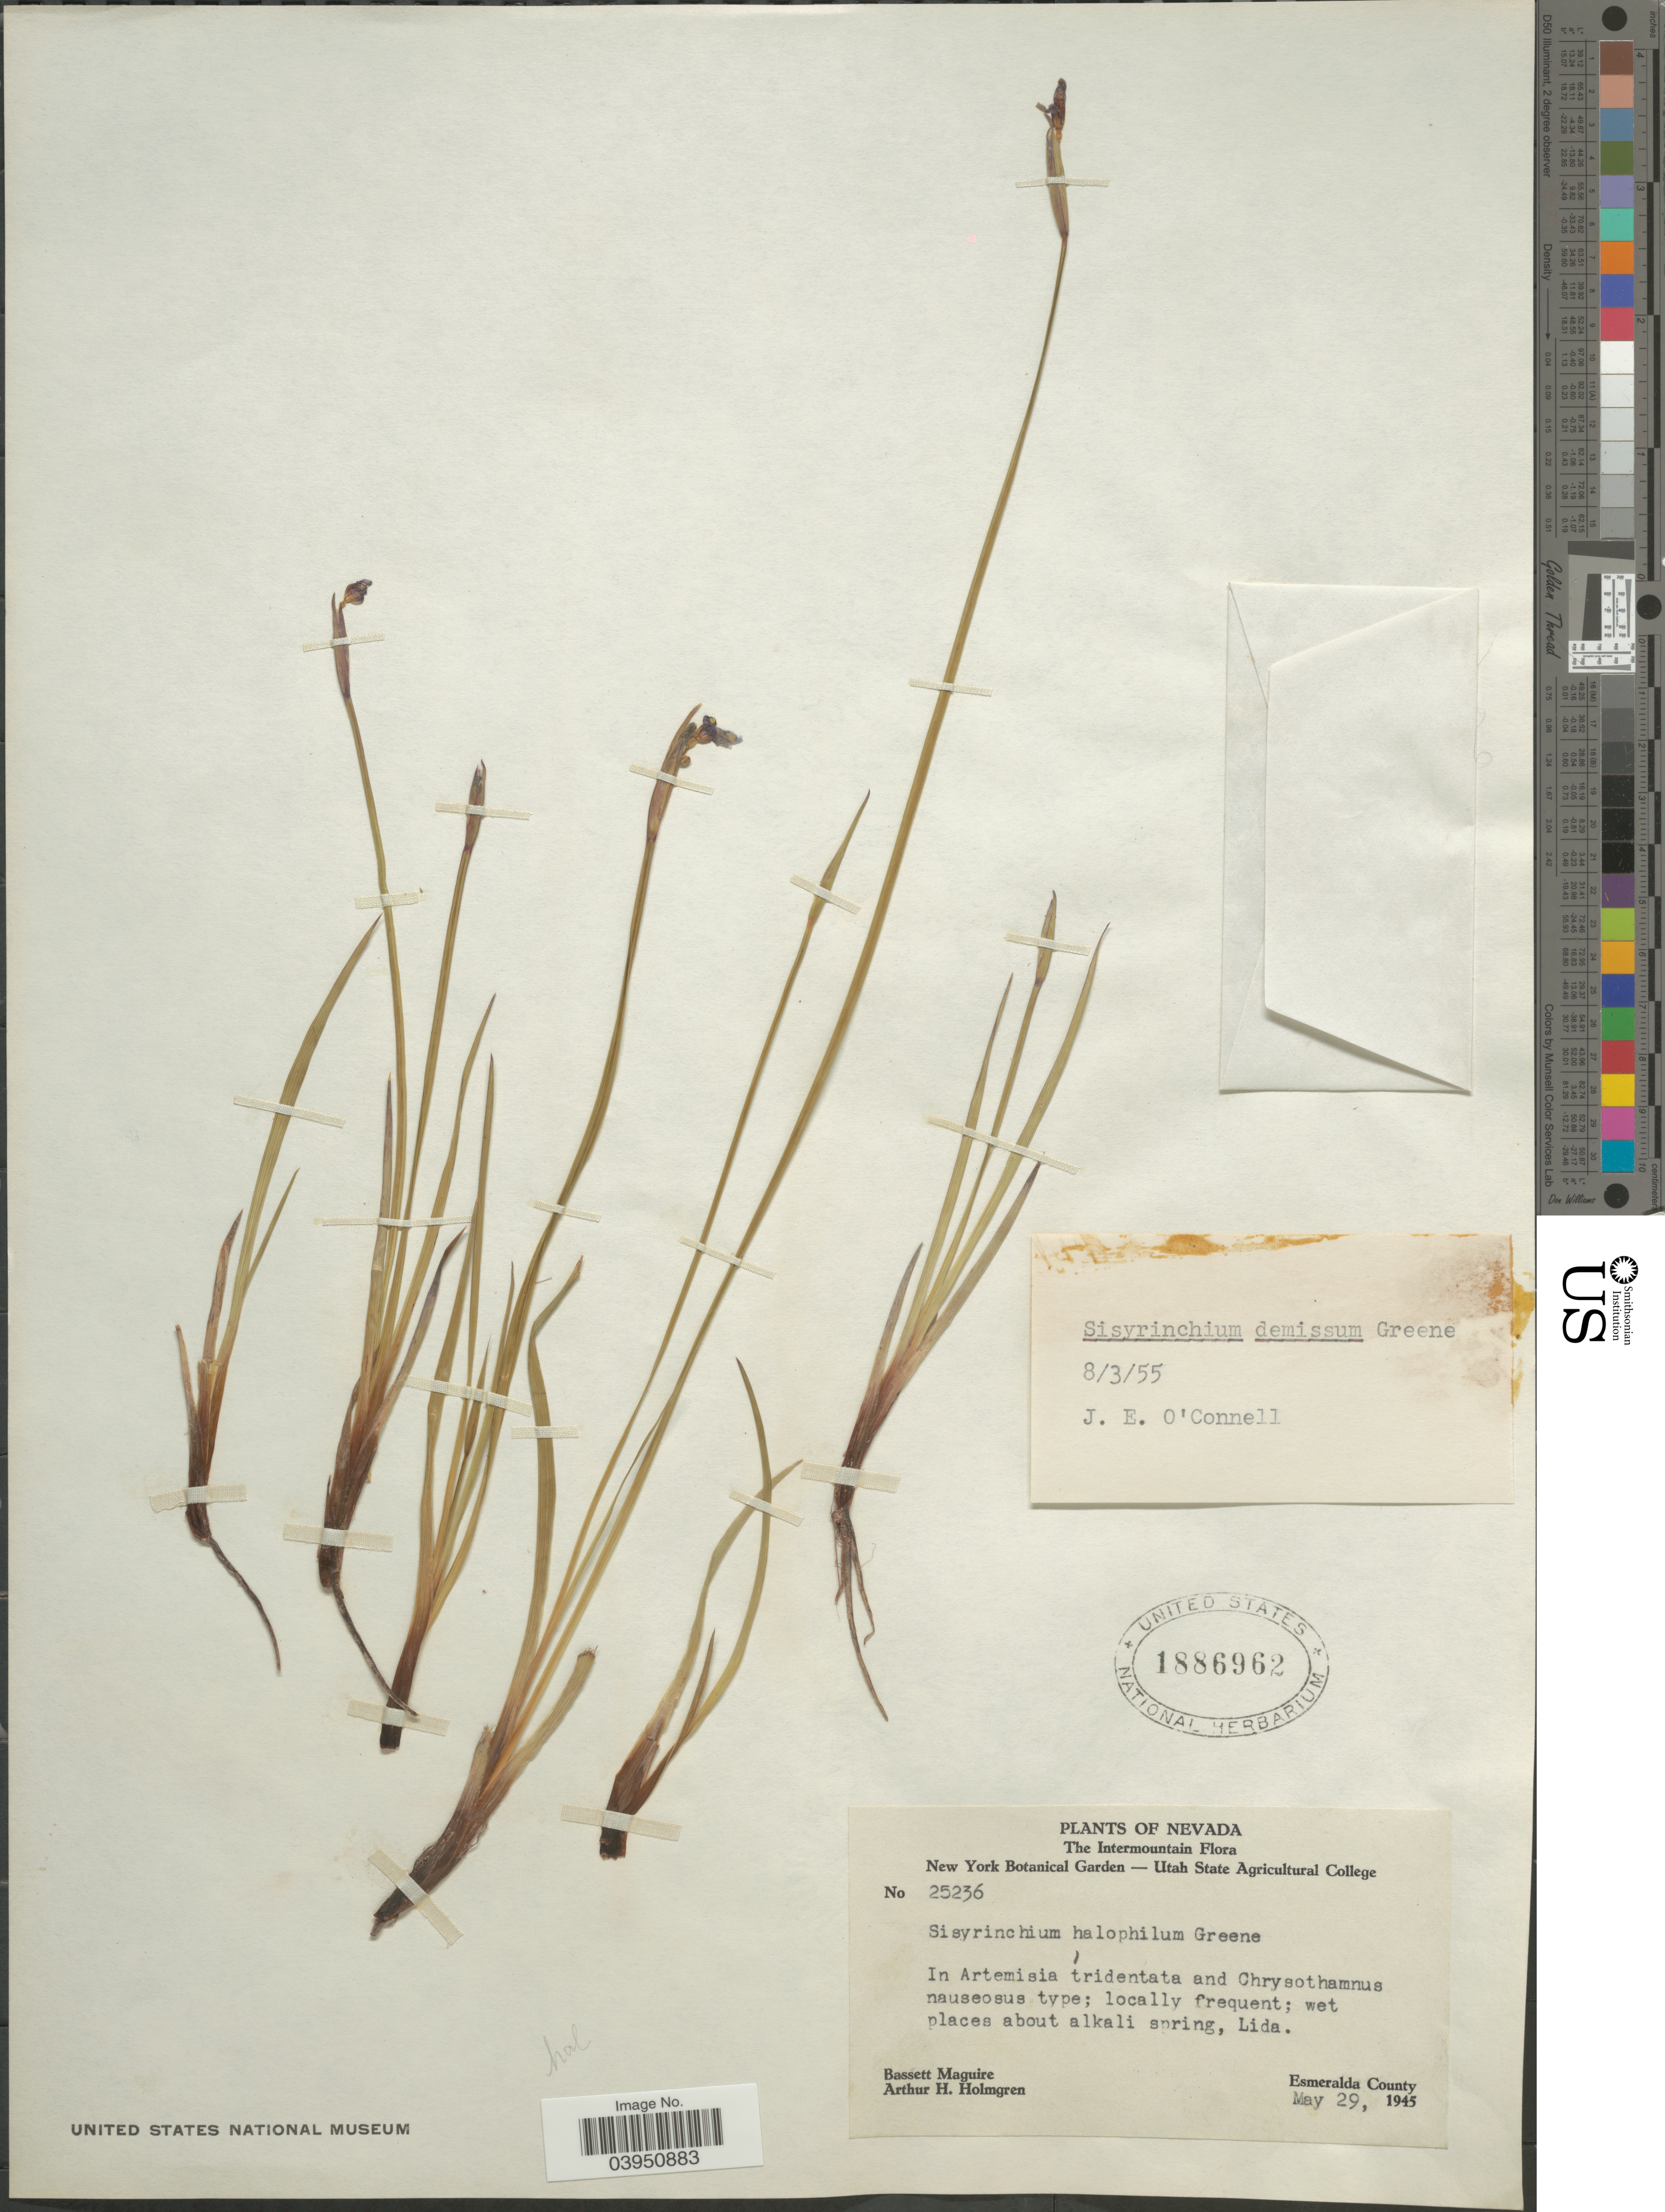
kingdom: Plantae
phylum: Tracheophyta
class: Liliopsida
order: Asparagales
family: Iridaceae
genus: Sisyrinchium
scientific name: Sisyrinchium demissum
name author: Greene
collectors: B. Maguire & A. H. Holmgren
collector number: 25236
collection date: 1945-05-29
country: United States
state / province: Nevada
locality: The Intermountain. Lida. Esmeralda County.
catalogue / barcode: US 1886962